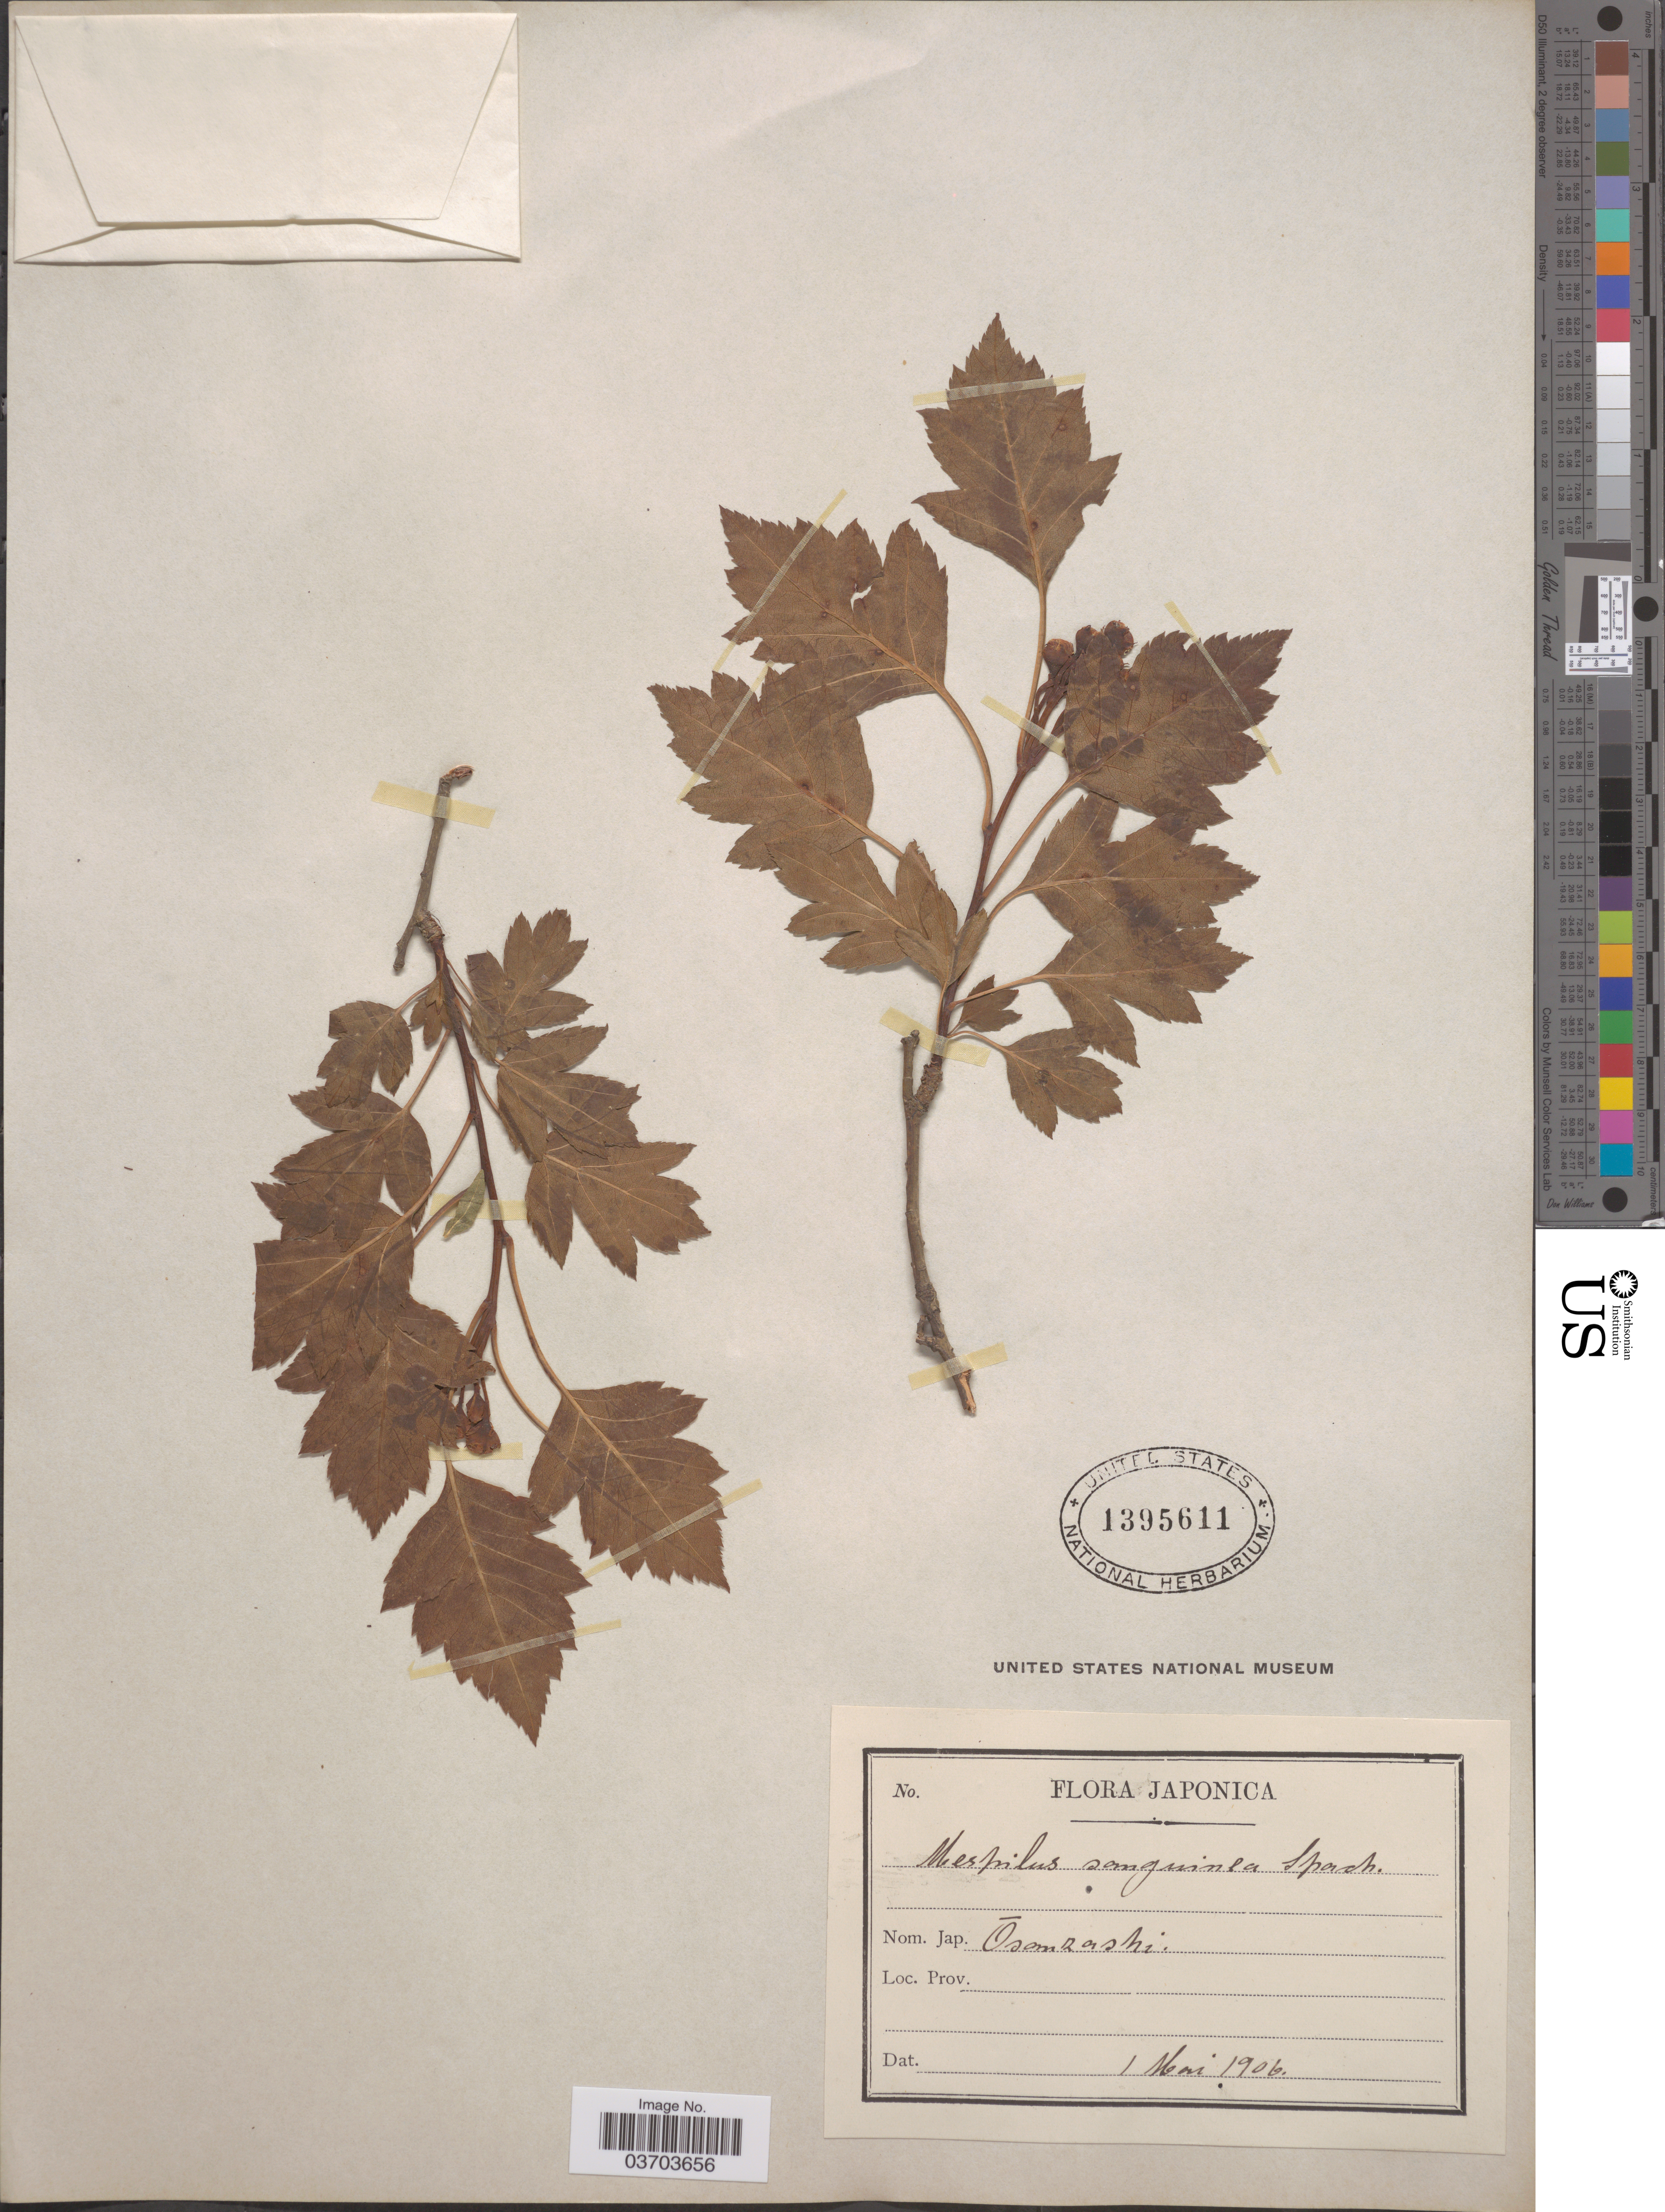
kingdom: Plantae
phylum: Tracheophyta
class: Magnoliopsida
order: Rosales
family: Rosaceae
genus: Crataegus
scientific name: Crataegus sanguinea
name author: Pall.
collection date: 1906-05-01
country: Japan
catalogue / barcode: US 1395611